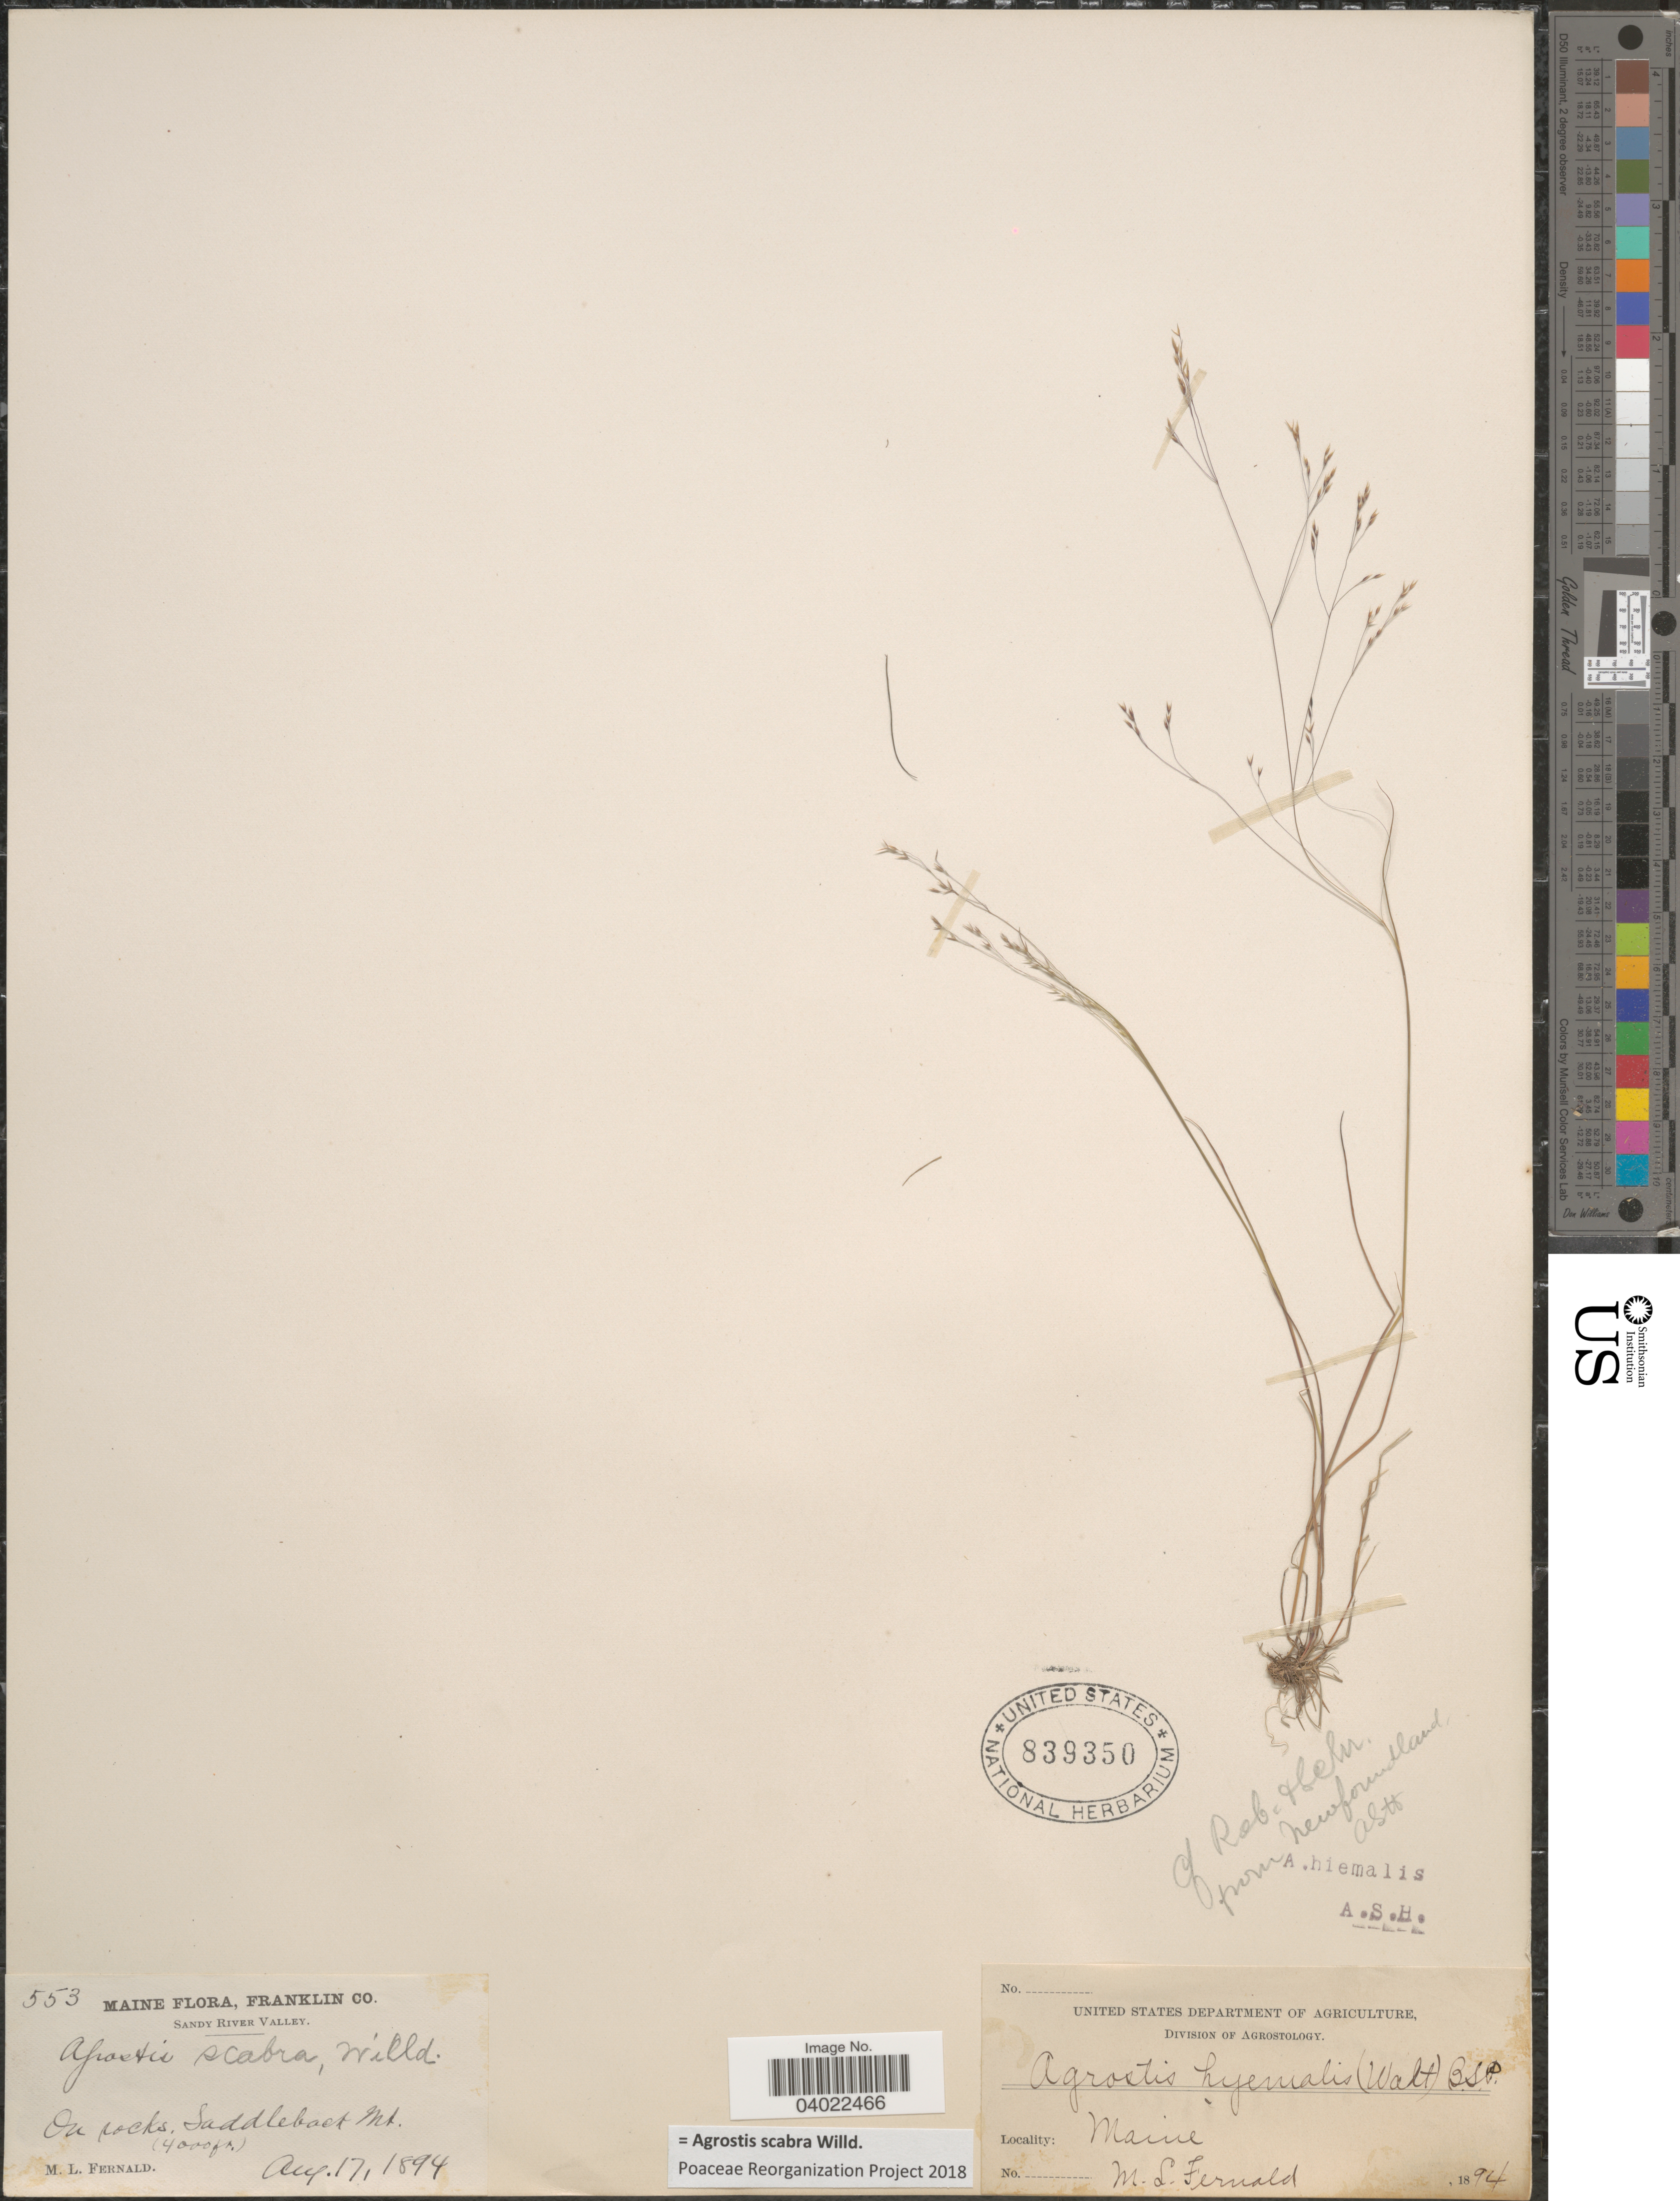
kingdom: Plantae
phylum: Tracheophyta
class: Liliopsida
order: Poales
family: Poaceae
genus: Agrostis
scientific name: Agrostis scabra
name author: Willd.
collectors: M. L. Fernald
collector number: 553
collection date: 1894-08-17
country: United States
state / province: Maine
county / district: Franklin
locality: Sandy River Valley. On rocks, Saddleback Mt.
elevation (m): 1219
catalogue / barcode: US 839350